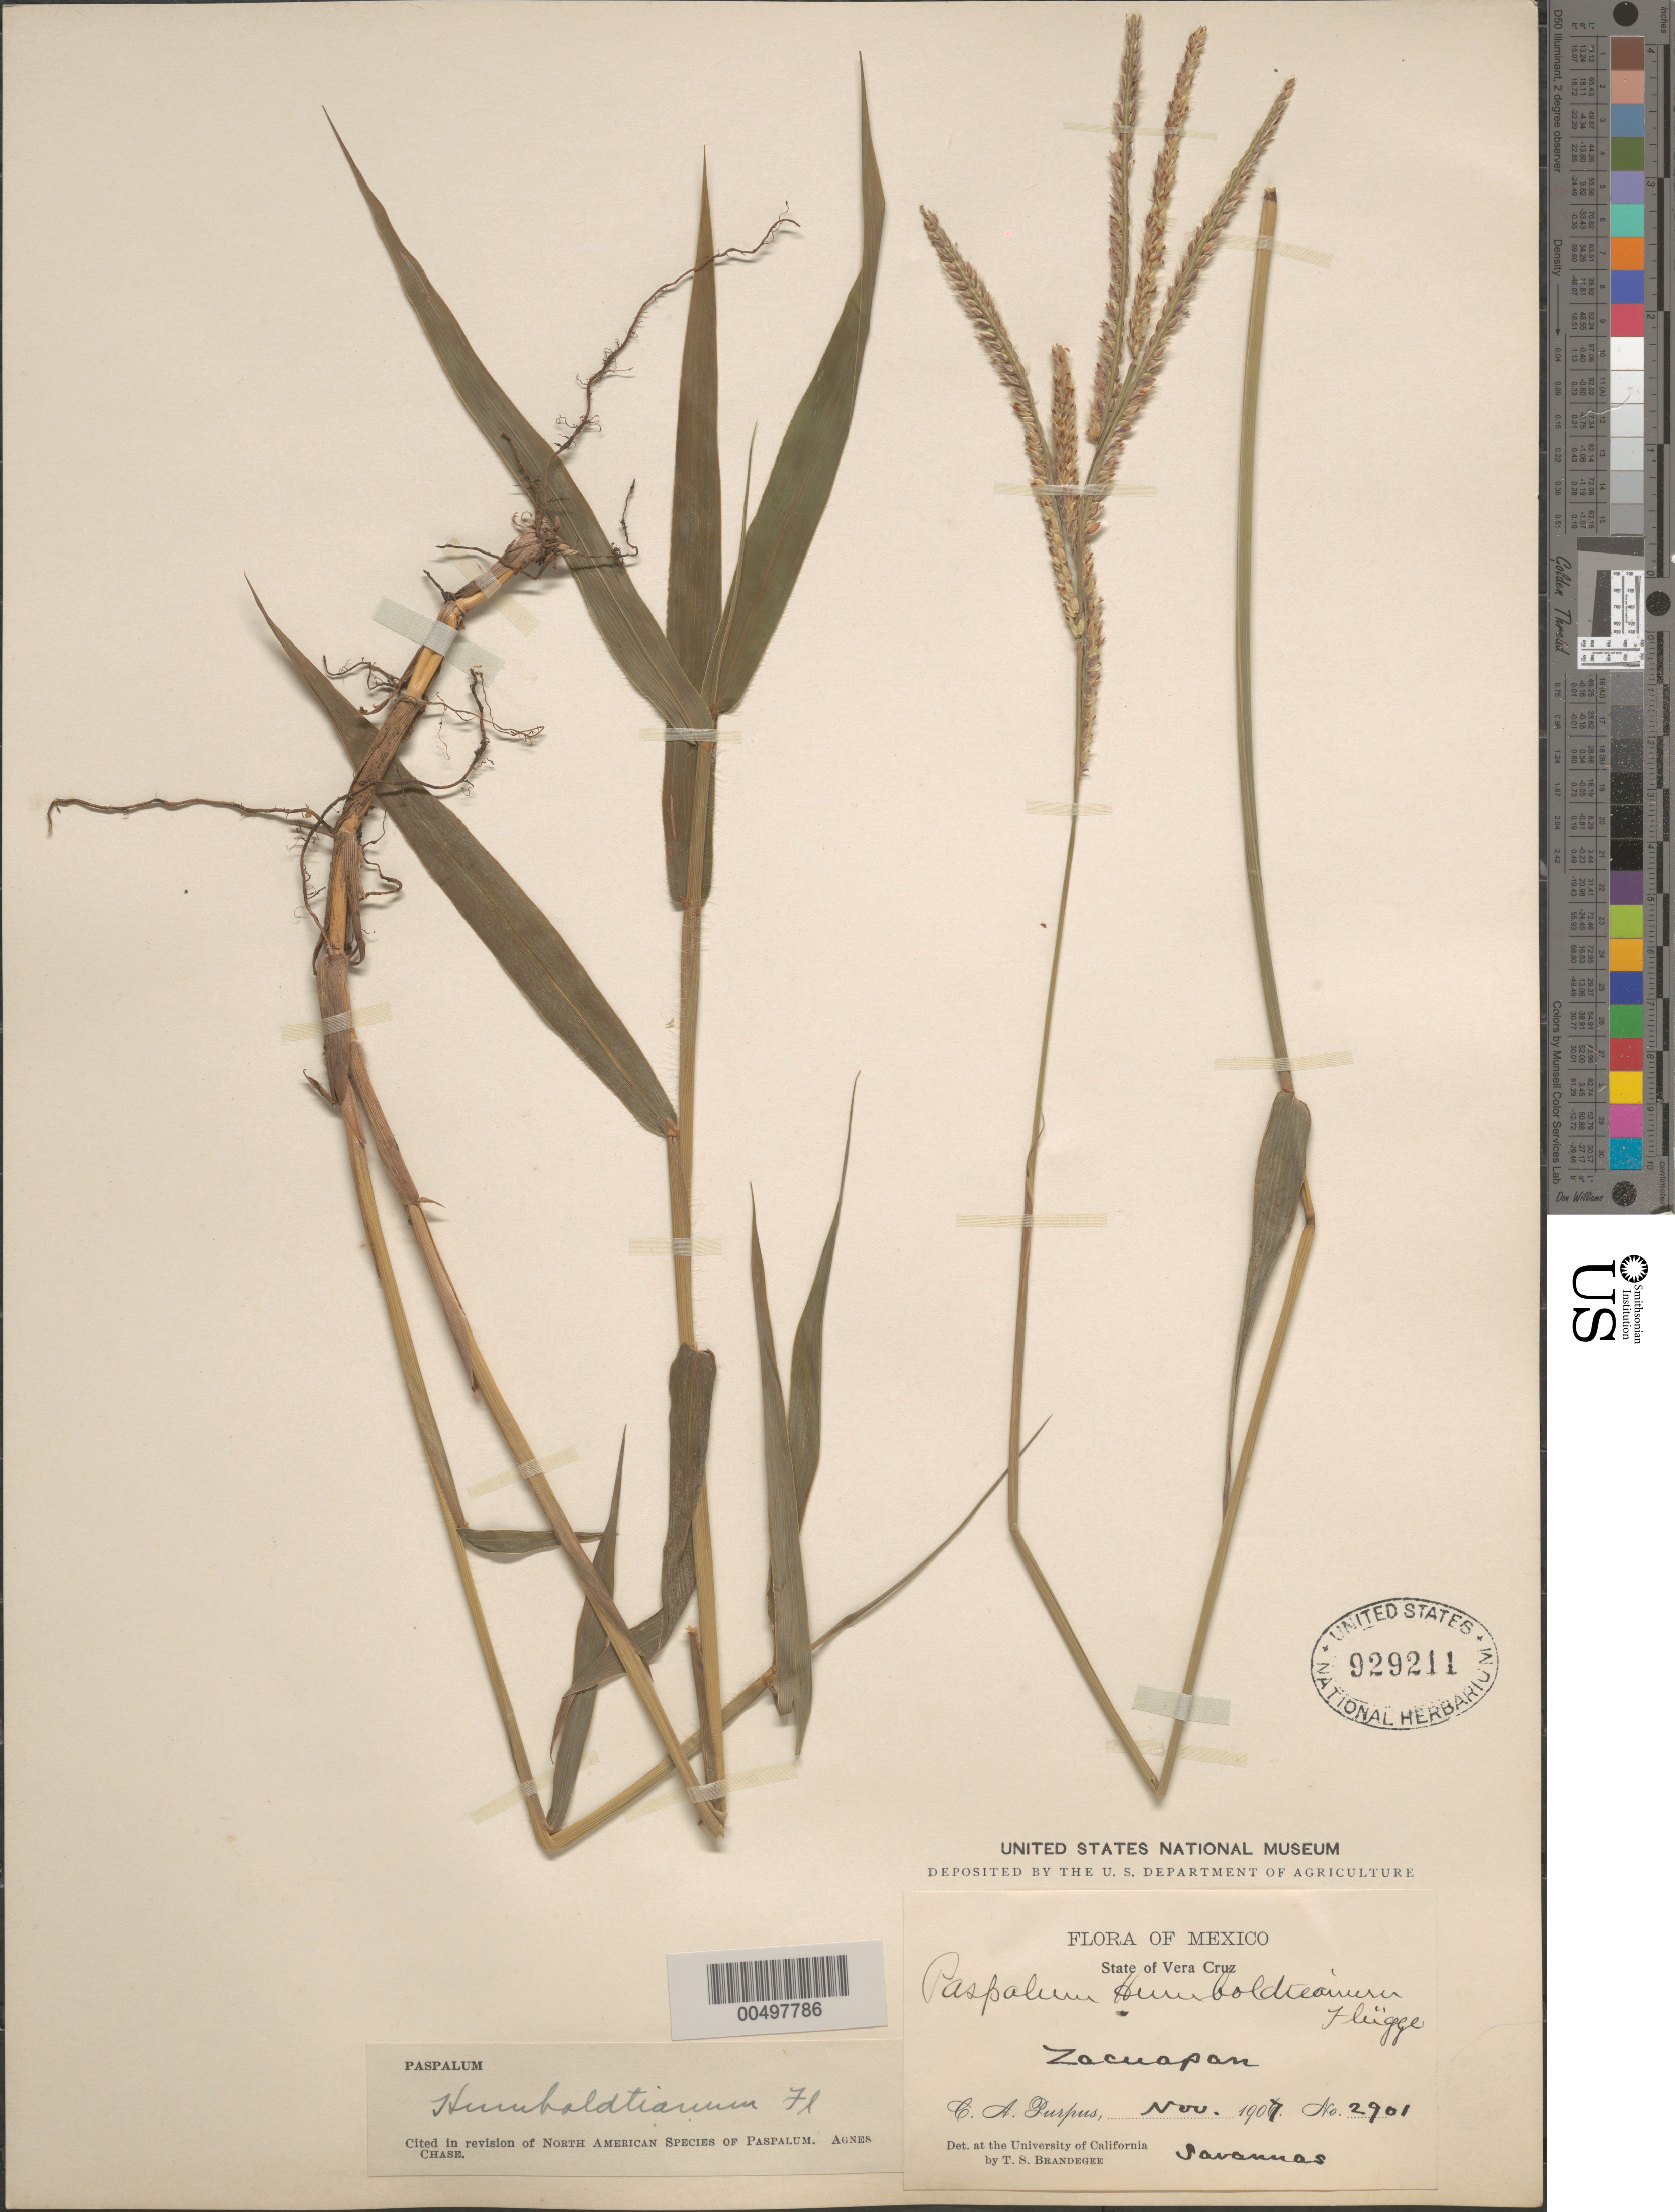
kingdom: Plantae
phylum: Tracheophyta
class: Liliopsida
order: Poales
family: Poaceae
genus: Paspalum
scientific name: Paspalum humboldtianum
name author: Flüggé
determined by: Chase, [M.] Agnes, (US)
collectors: C. A. Purpus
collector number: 2901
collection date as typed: Nov 1907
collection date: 1907-11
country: Mexico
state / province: Veracruz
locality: Zacuapan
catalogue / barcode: US 929211